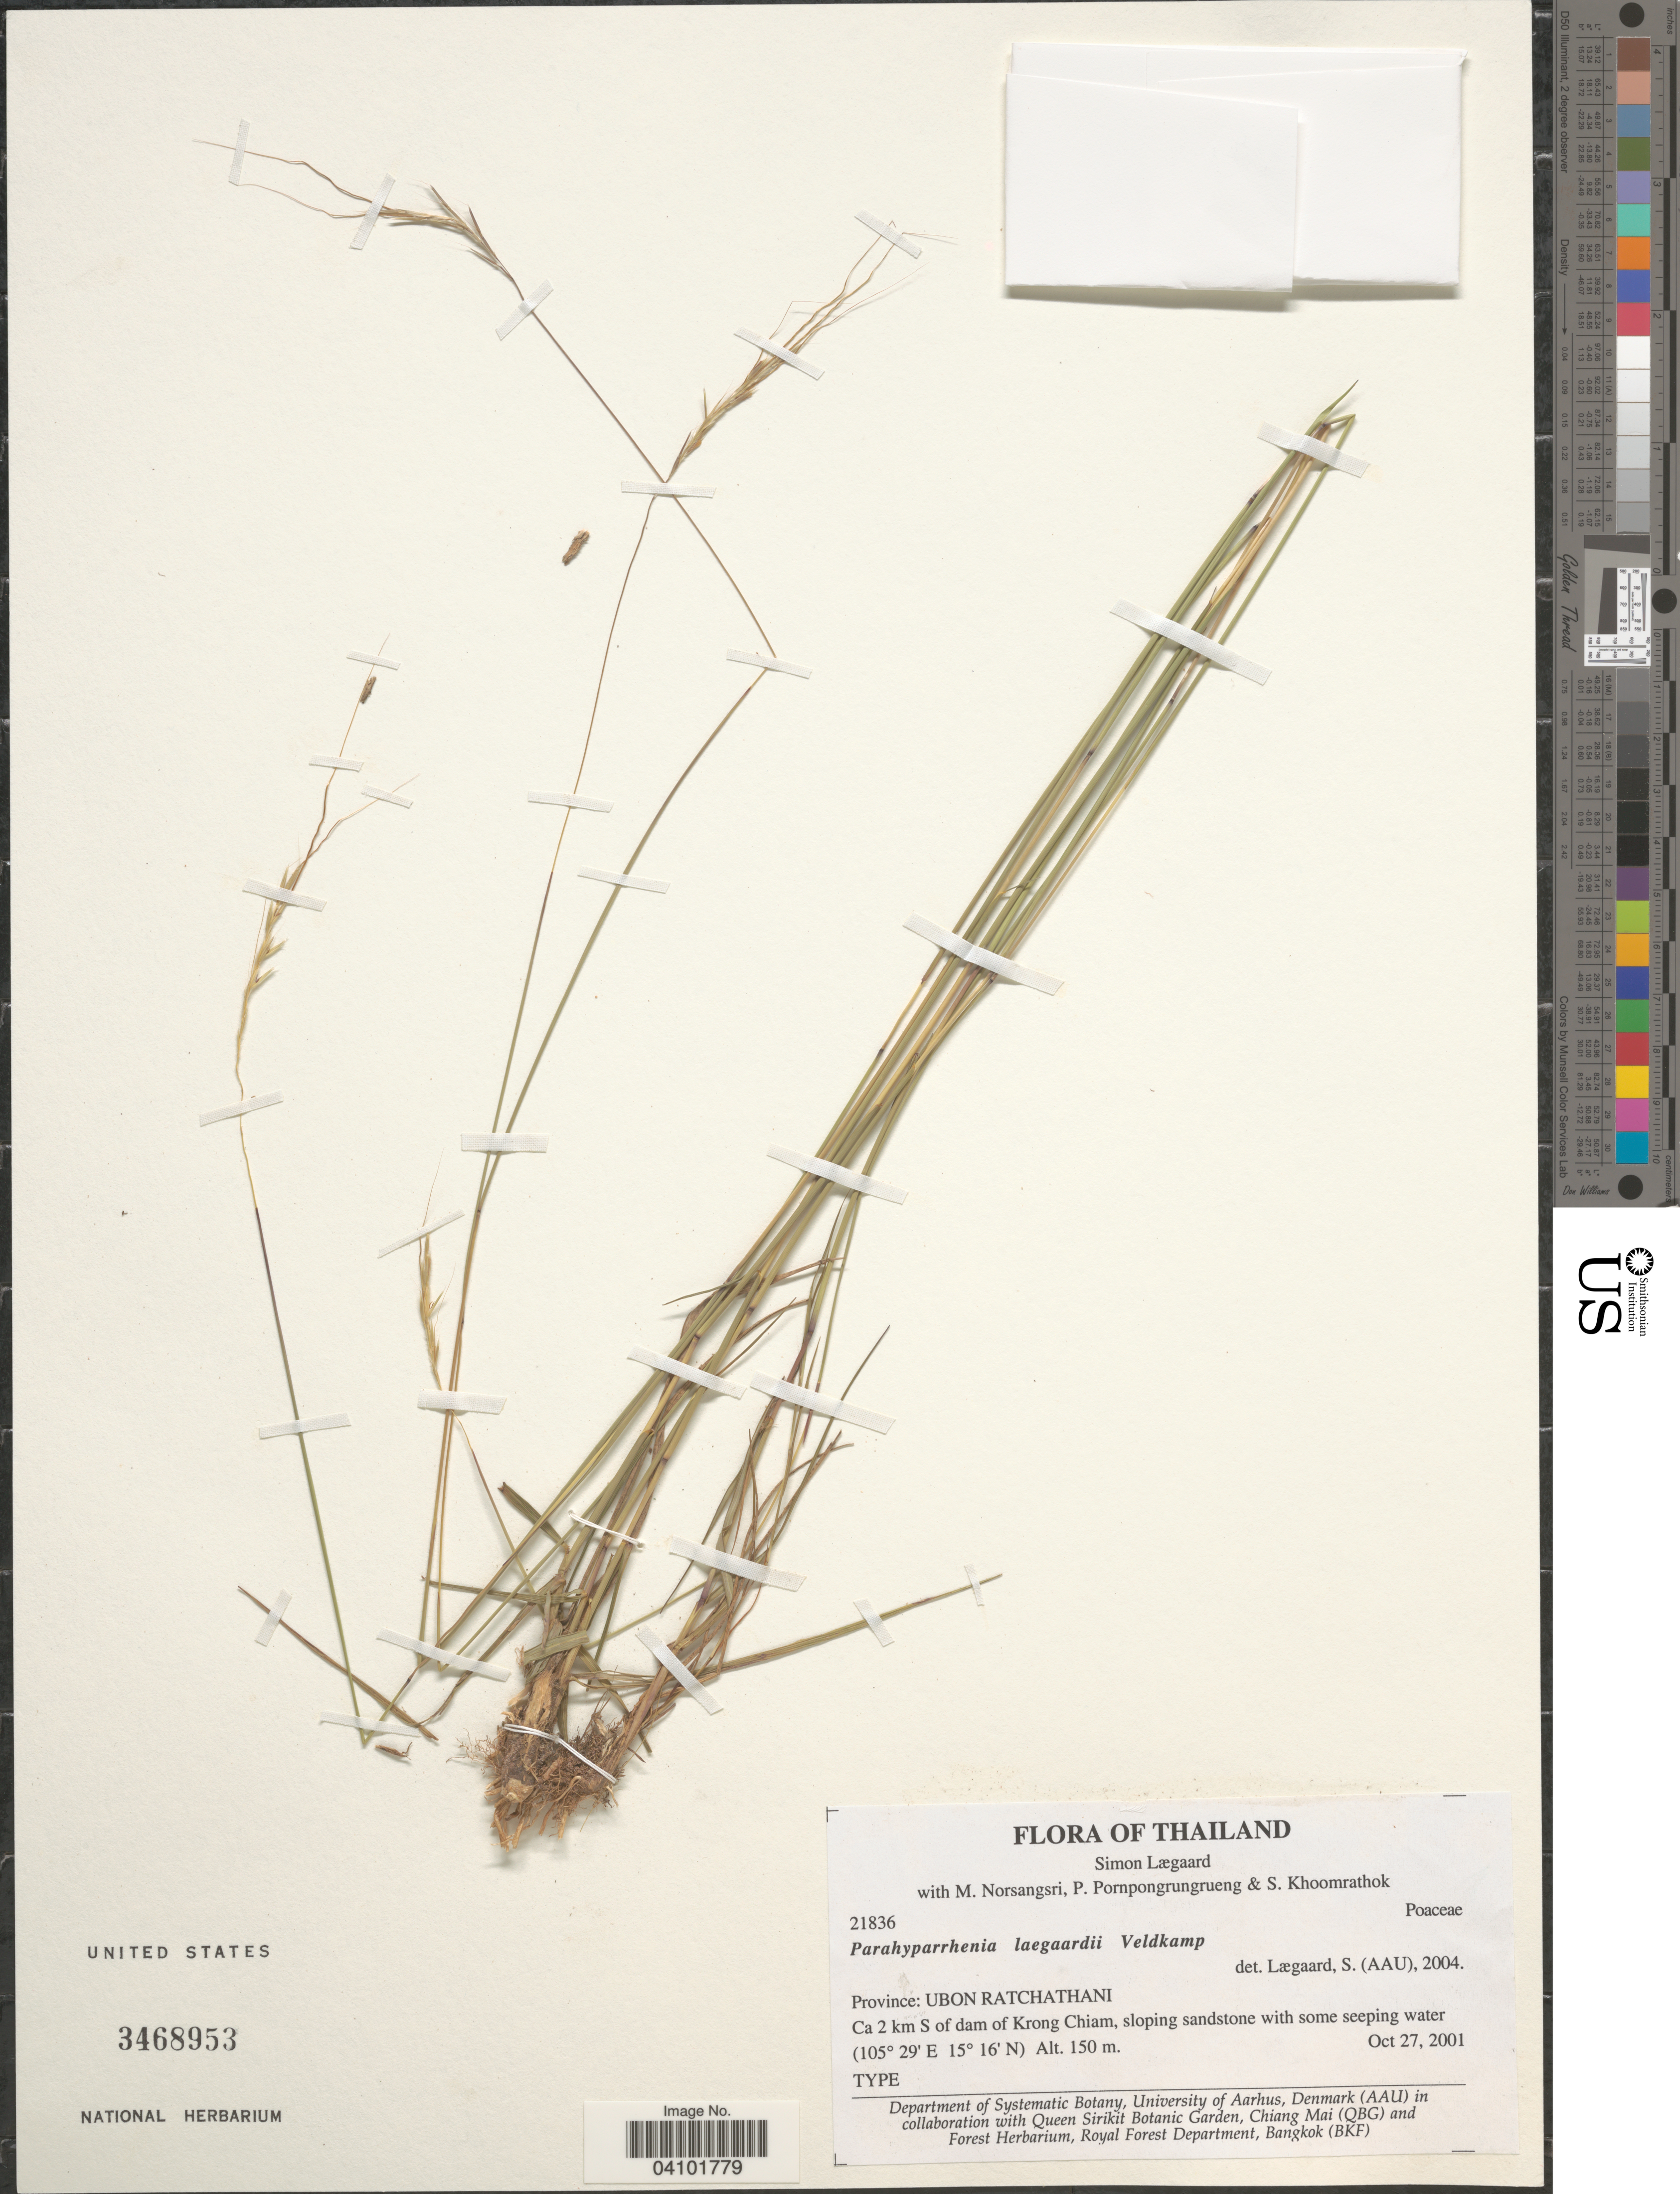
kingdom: Plantae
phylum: Tracheophyta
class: Liliopsida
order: Poales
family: Poaceae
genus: Parahyparrhenia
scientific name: Parahyparrhenia laegaardii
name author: Veldkamp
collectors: S. Lægaard, M. Norsangsri, P. Pornpongrungrueng & S. Khoomrathok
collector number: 21836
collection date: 2001-10-27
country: Thailand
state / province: Ubon Ratchathani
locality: Ca 2 km S of dam of Krong Chiam.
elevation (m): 150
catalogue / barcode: US 3468953